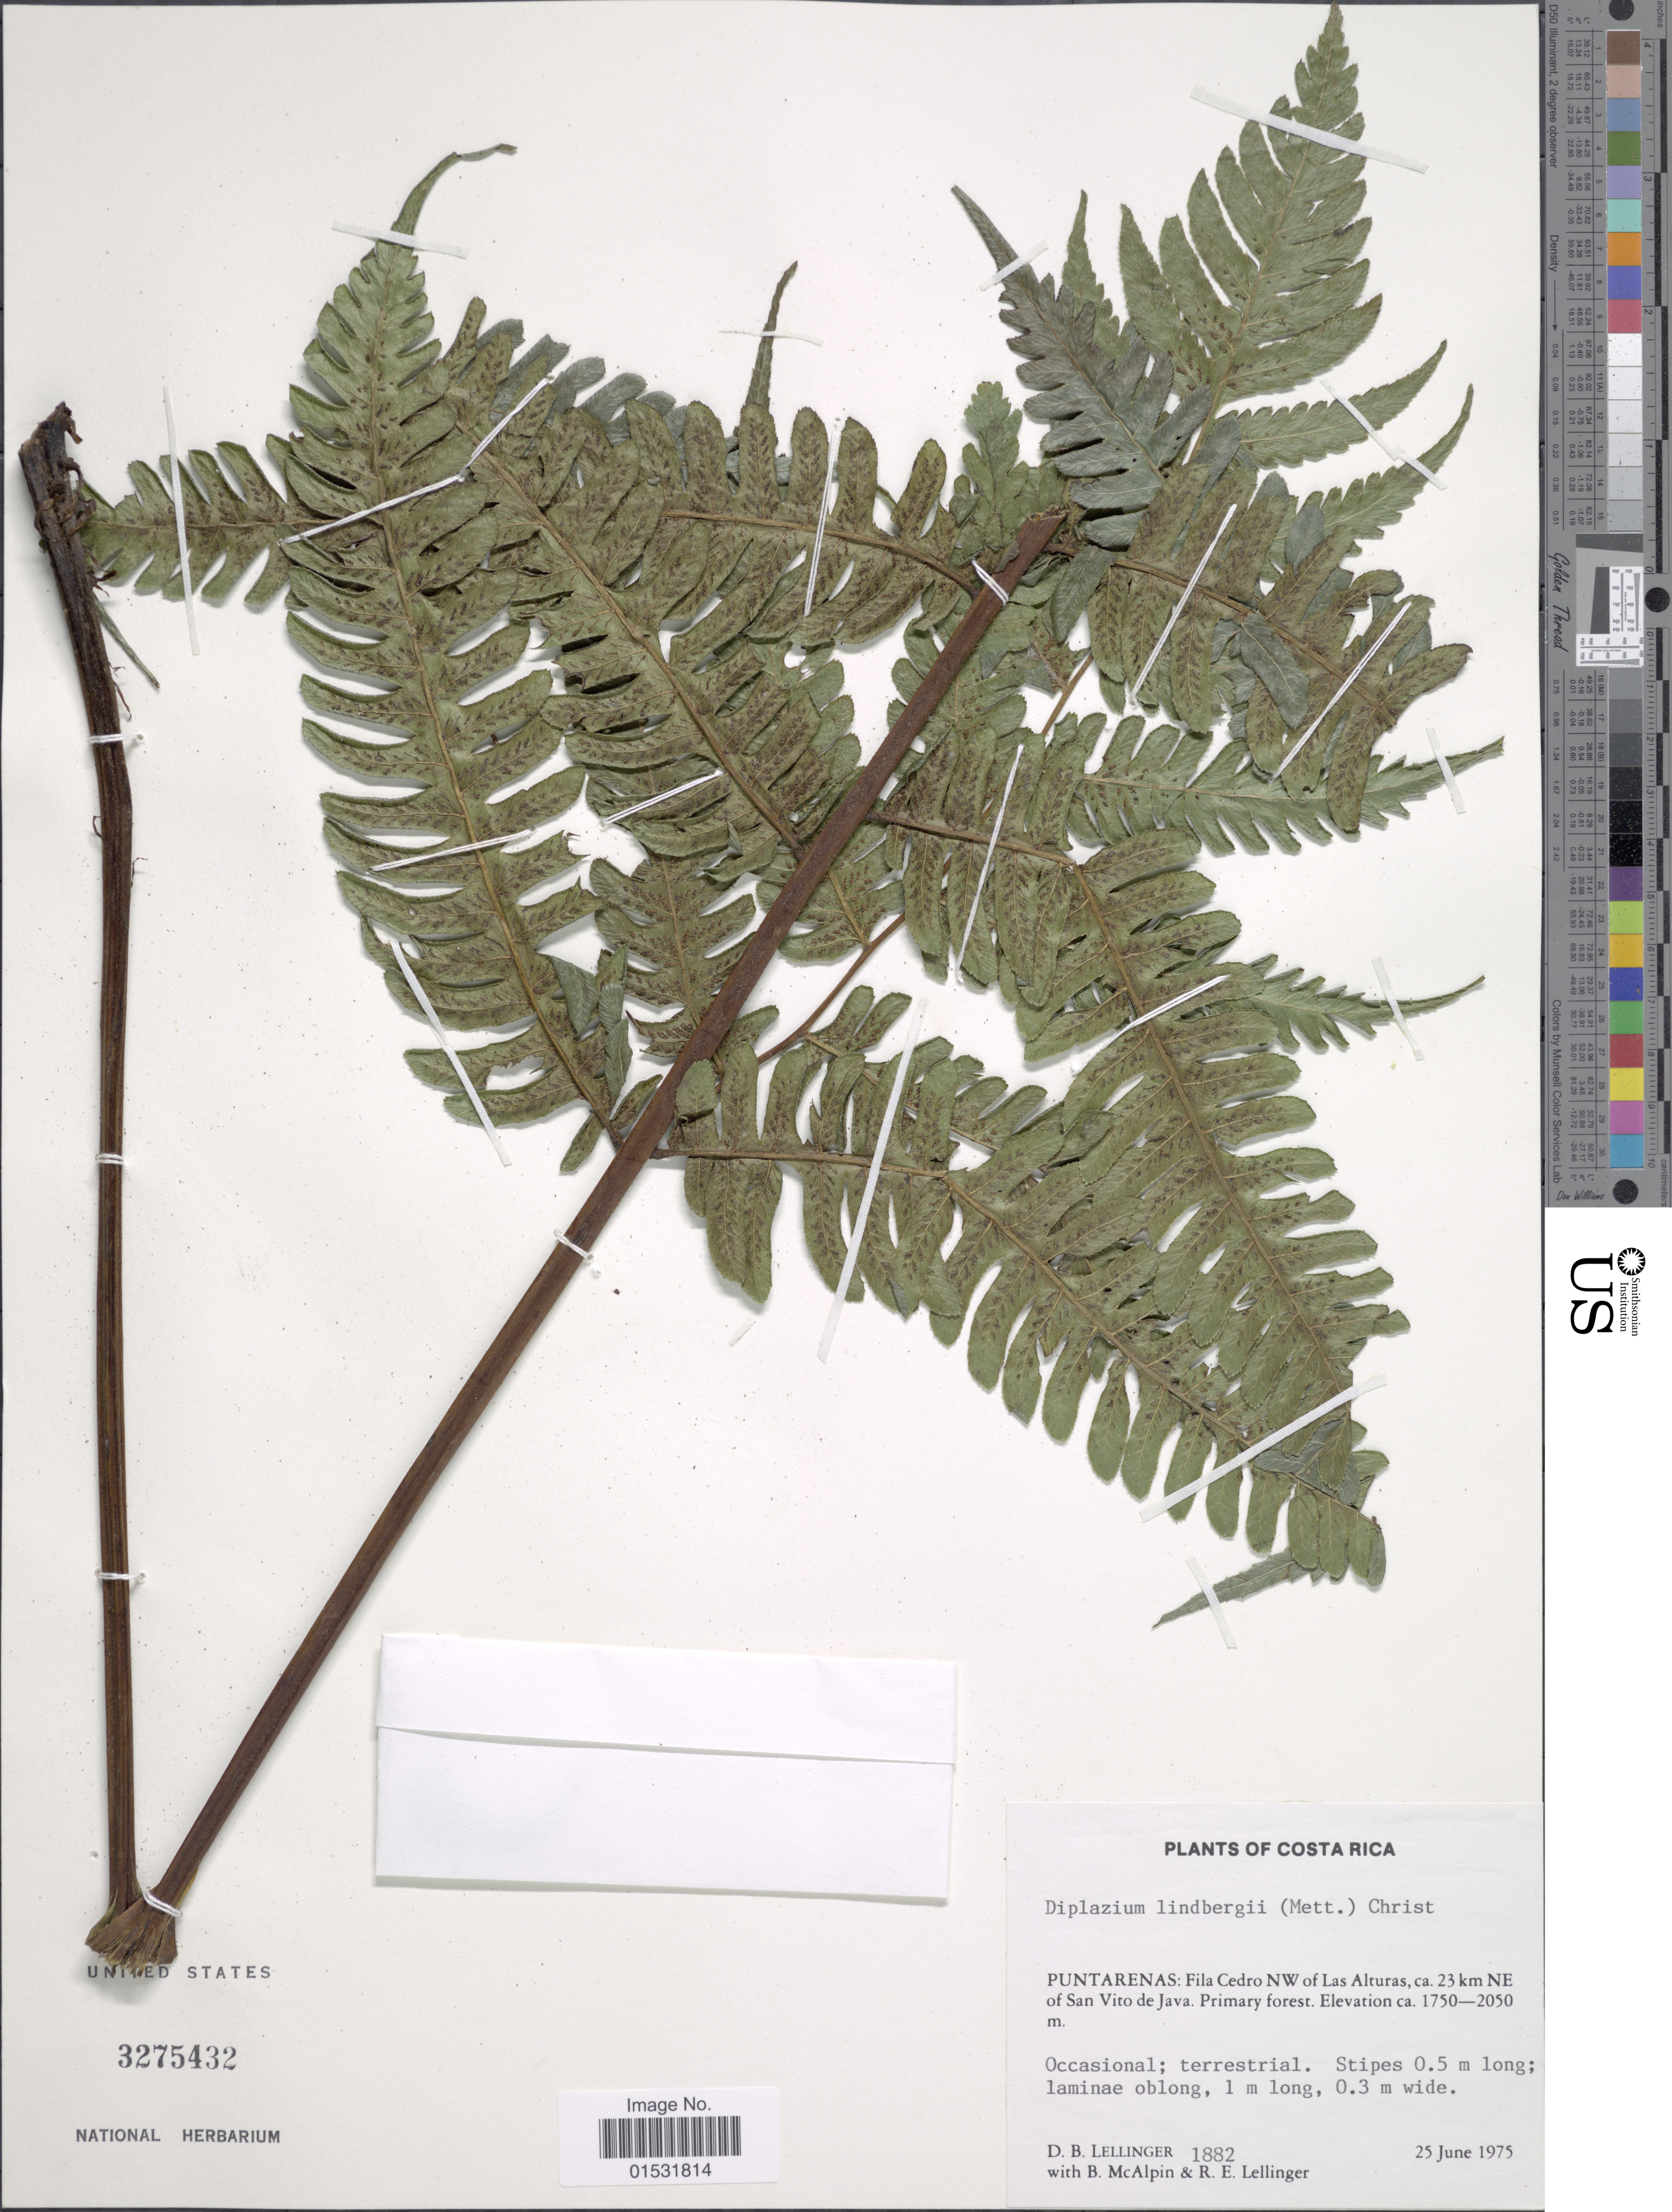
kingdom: Plantae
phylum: Tracheophyta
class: Polypodiopsida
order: Polypodiales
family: Athyriaceae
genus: Diplazium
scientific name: Diplazium lindbergii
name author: (Mett.) Christ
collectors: D. B. Lellinger, B. McAlpin & R. E. Lellinger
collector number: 1882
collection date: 1975-06-25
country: Costa Rica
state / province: Puntarenas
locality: Fila Cedro NW of Las Alturas, ca. 23 km NE of San Vito de Java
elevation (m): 1750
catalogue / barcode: US 3275432